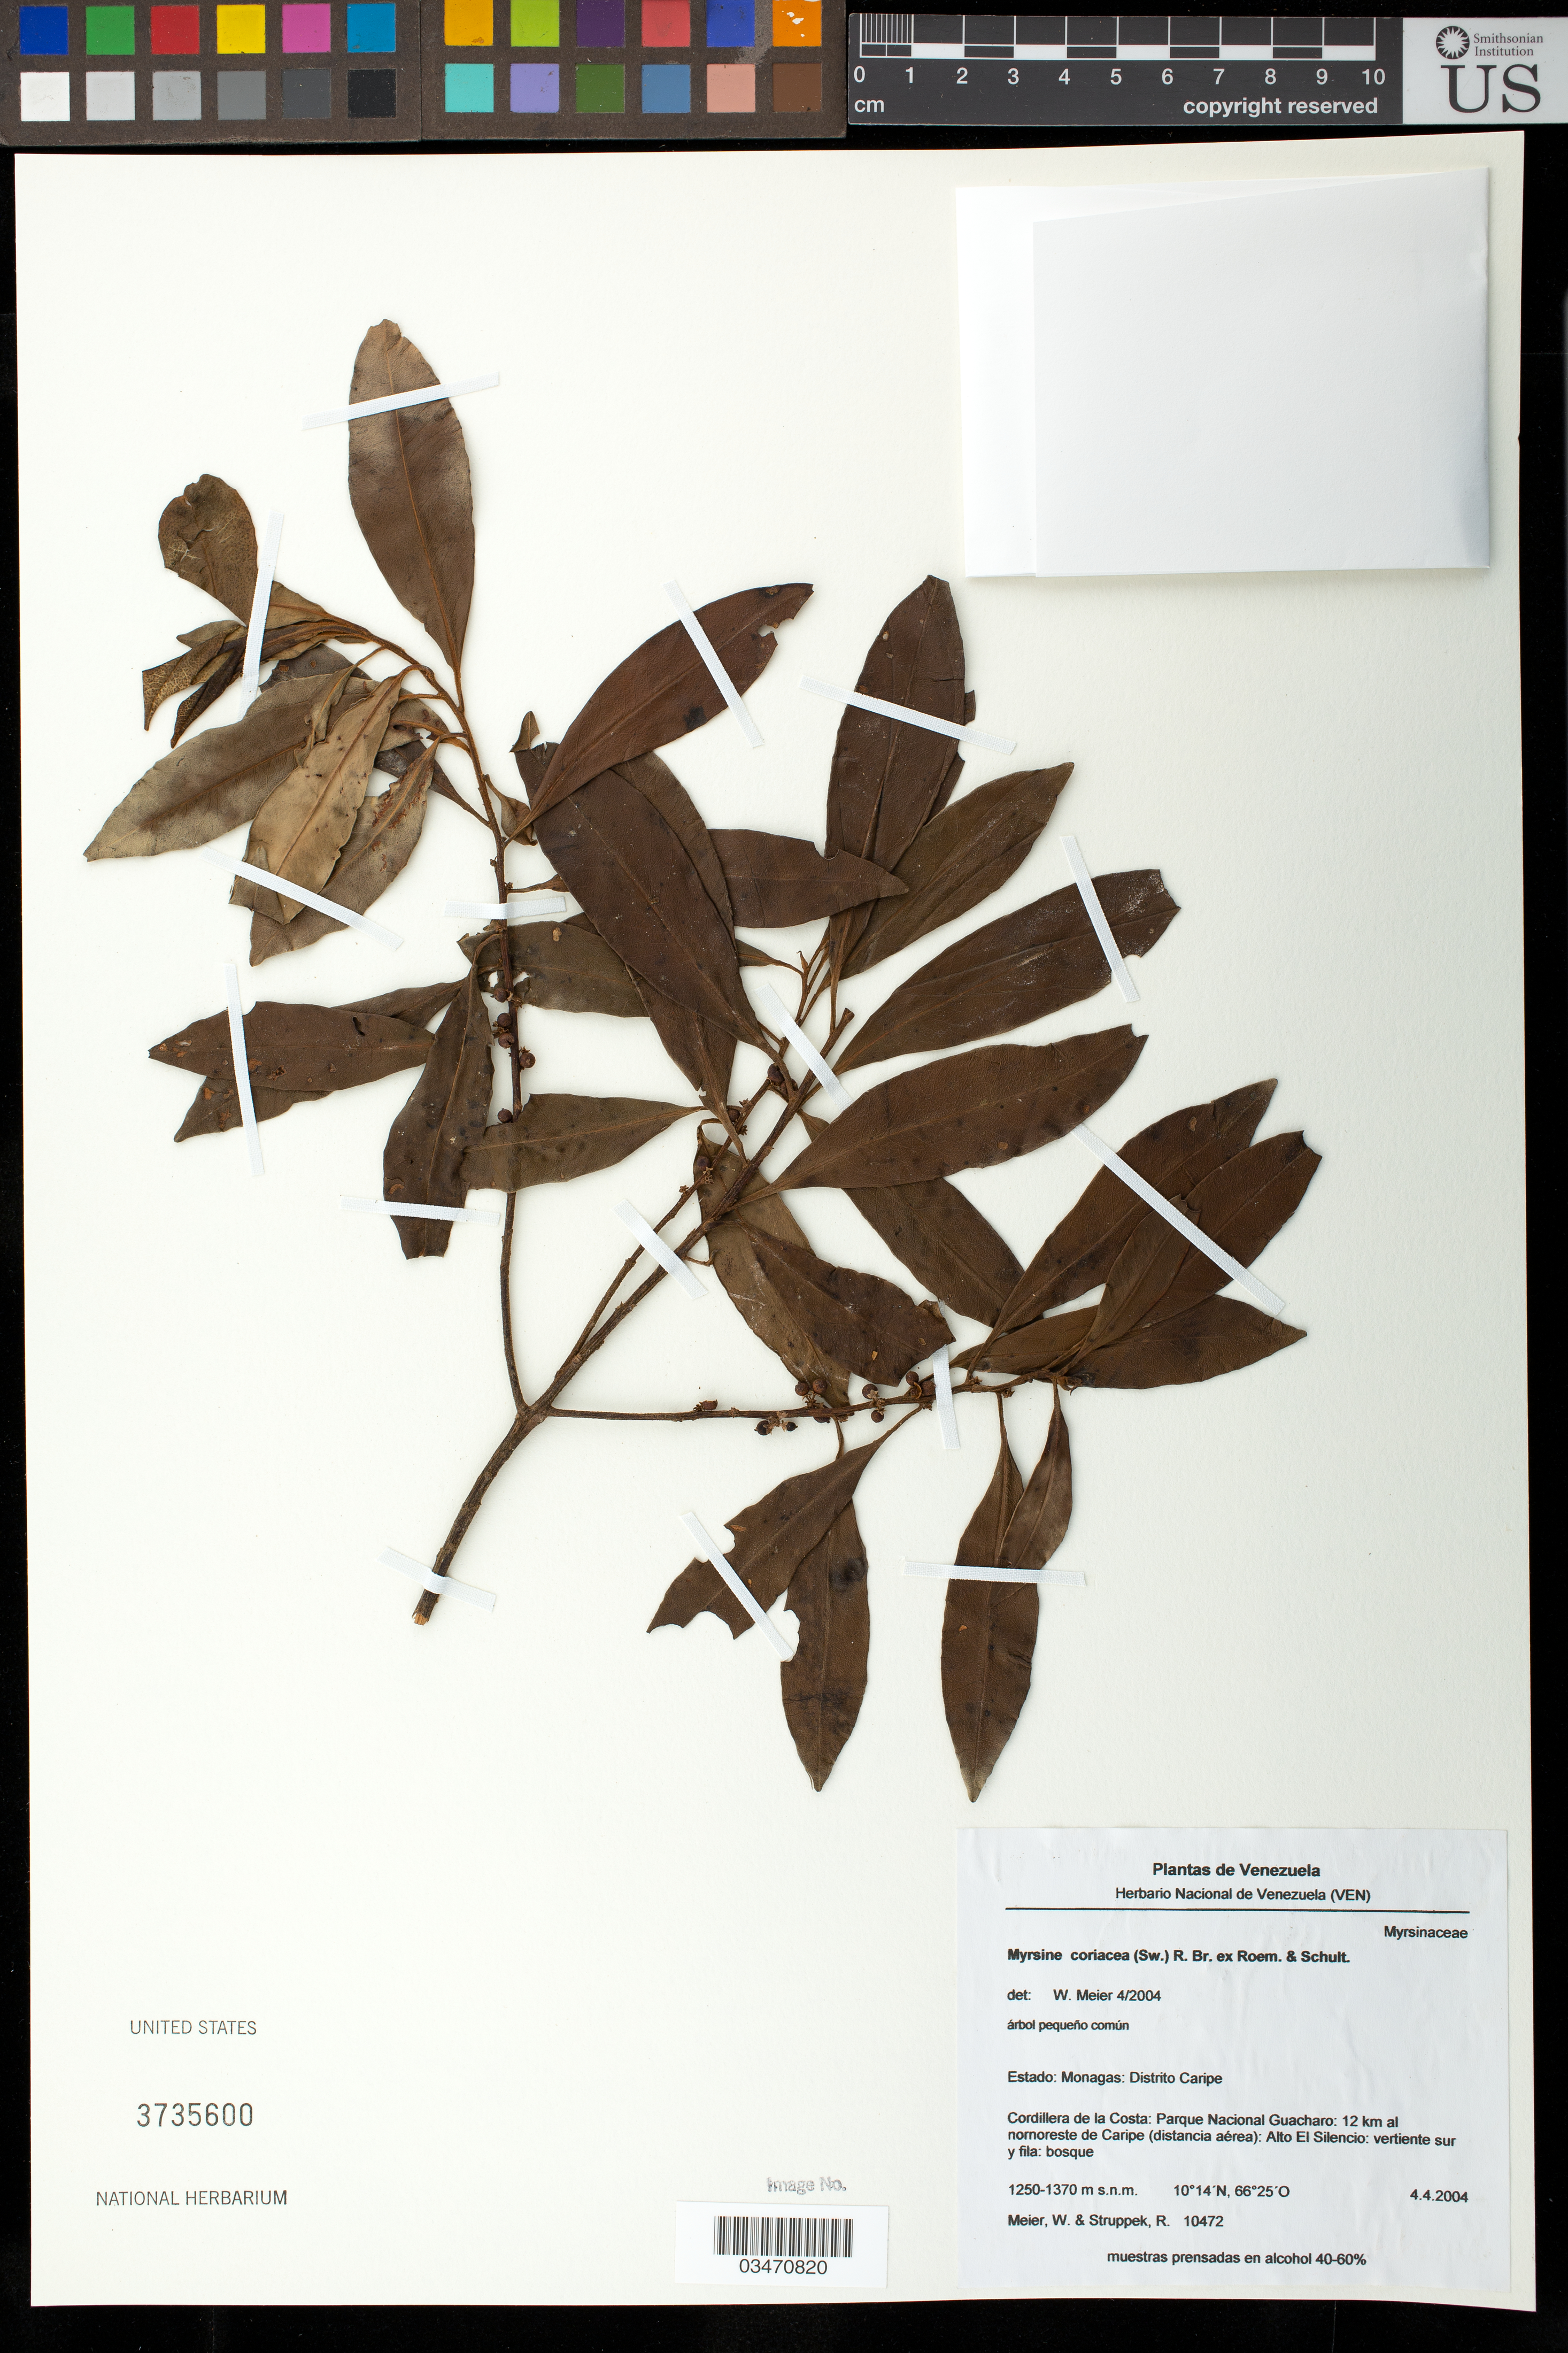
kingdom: Plantae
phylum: Tracheophyta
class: Magnoliopsida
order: Ericales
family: Primulaceae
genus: Myrsine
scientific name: Myrsine coriacea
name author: (Sw.) R. Br. ex Roem. & Schult.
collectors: W. Meier & R. Struppek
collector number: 10472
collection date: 2004-04-04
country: Venezuela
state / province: Monagas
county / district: Caripe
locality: Estado: Monagas: Distrito Caripe: Cordillera de la Costa: Parque Nacional Guacharo: 12 km al noroeste de Caripe (distancia aerea): Alto El Silencio.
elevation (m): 1250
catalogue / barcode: US 3735600